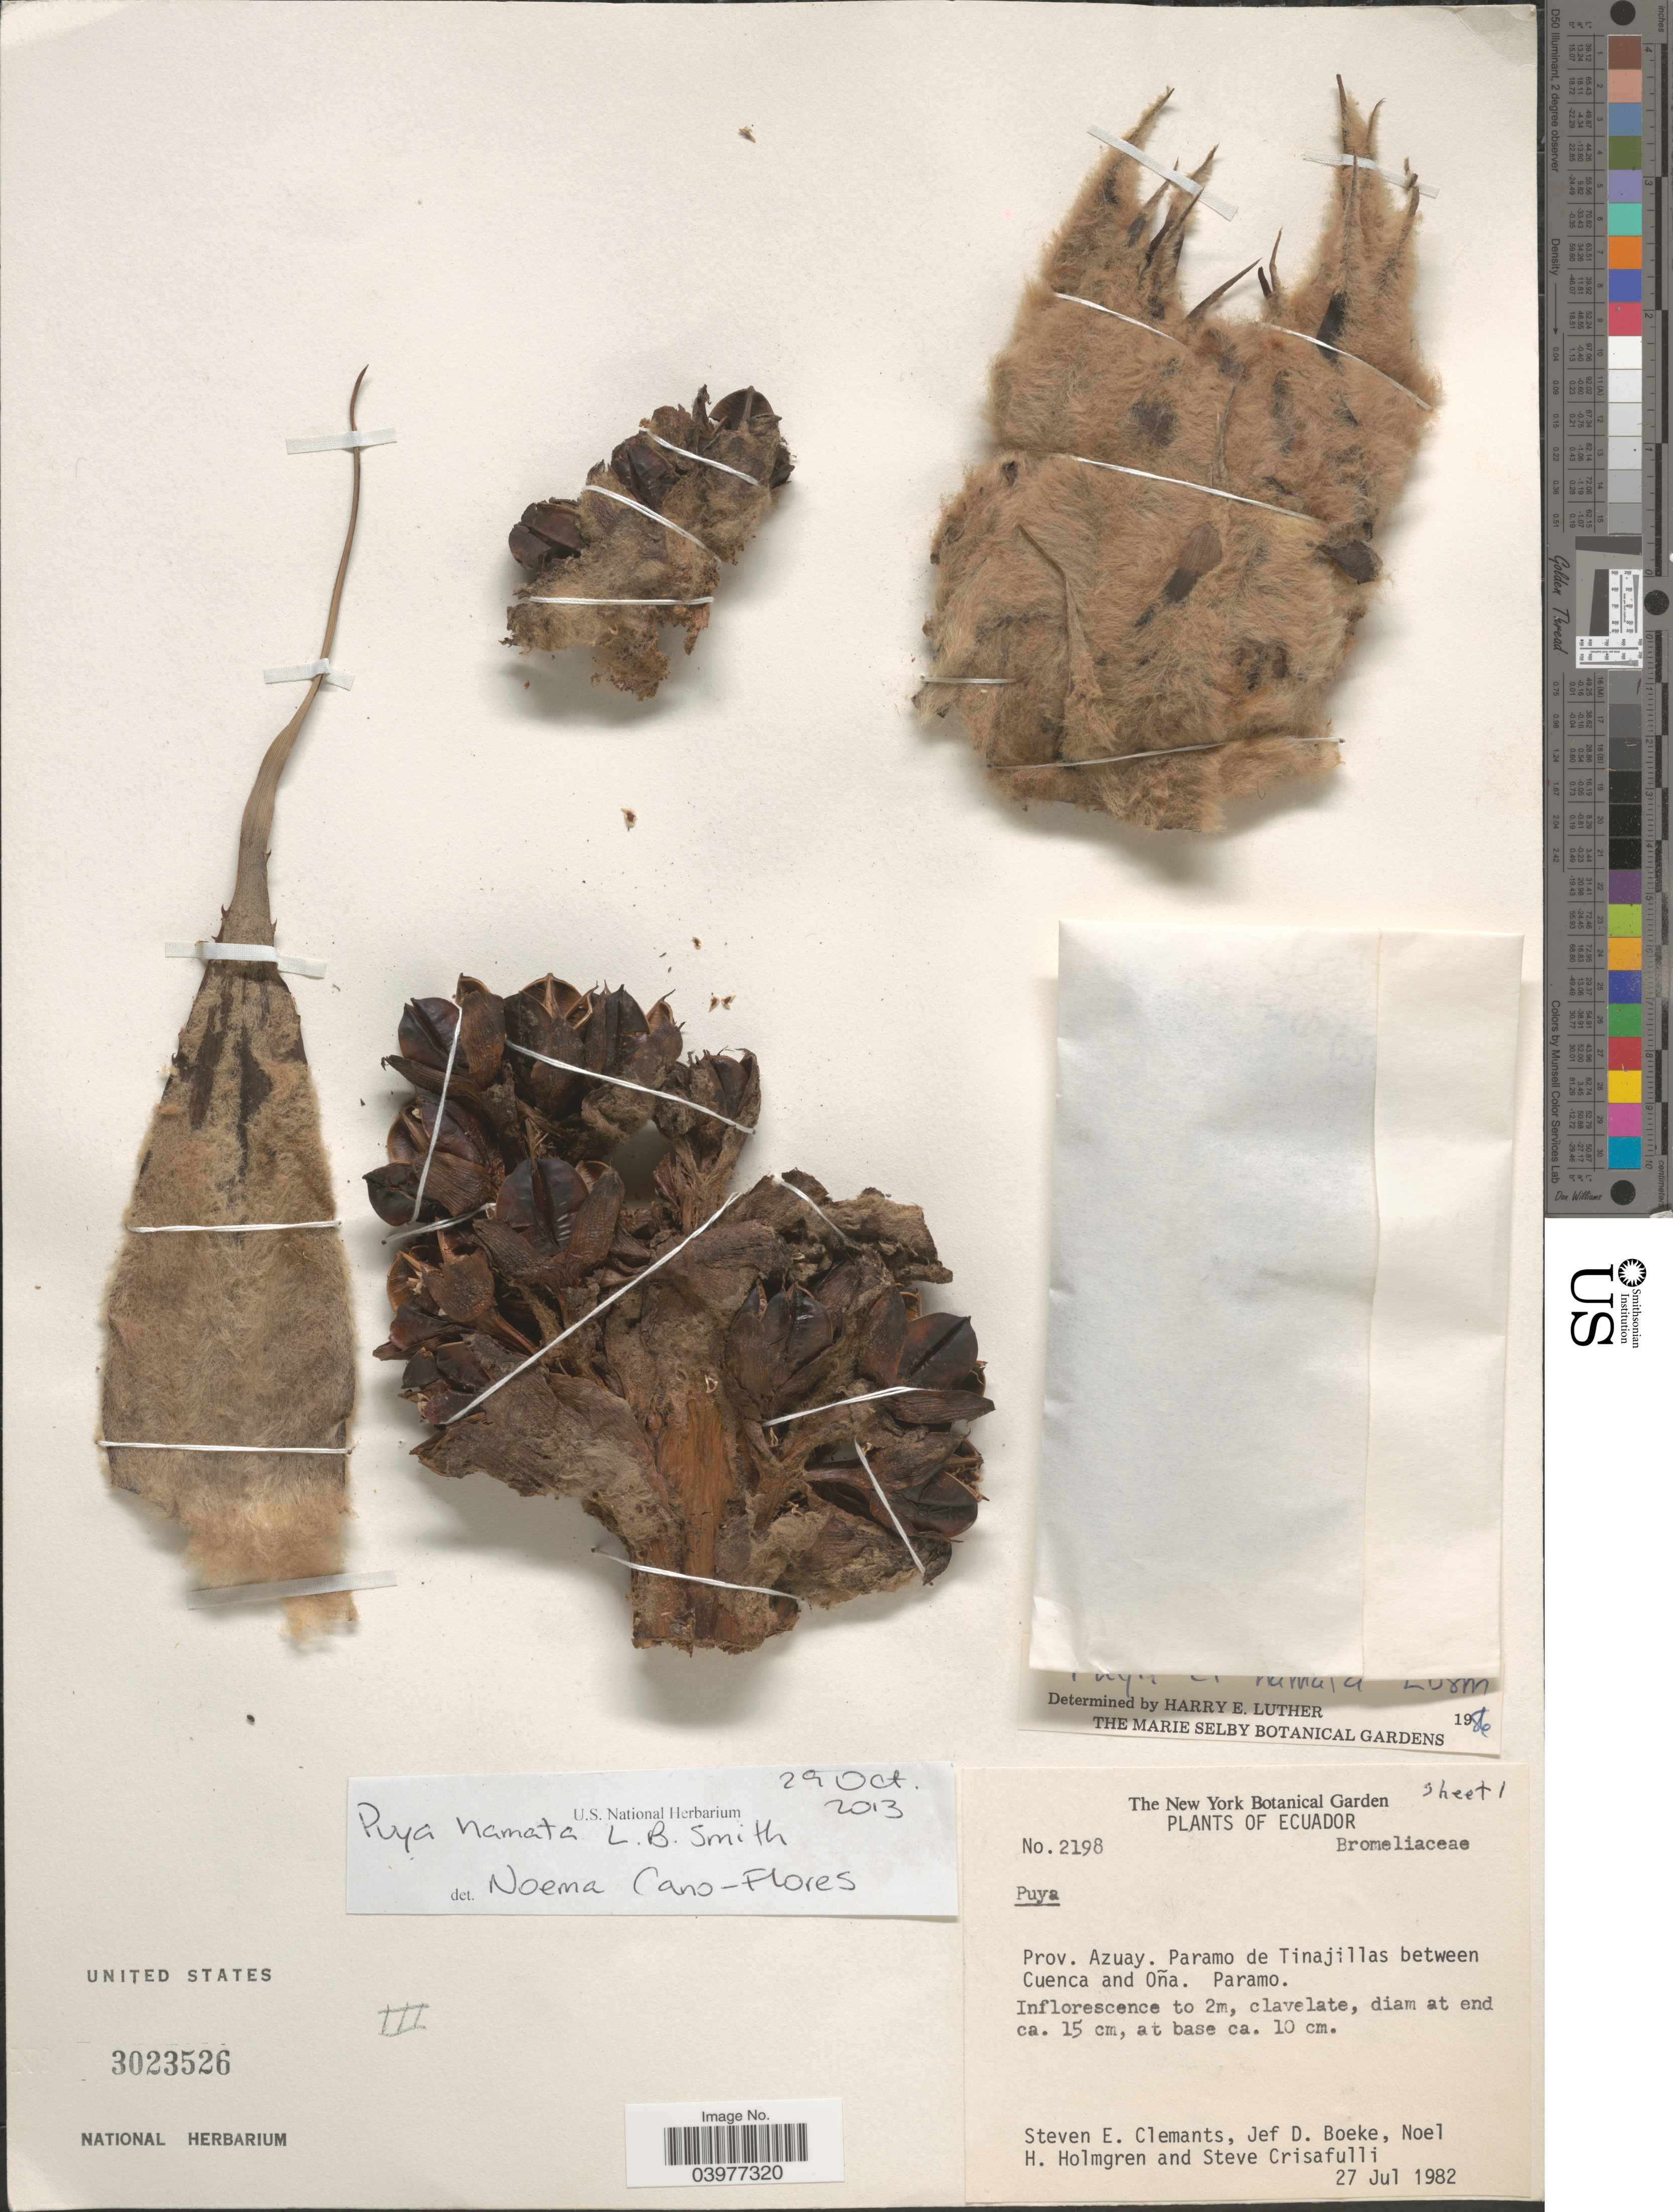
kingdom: Plantae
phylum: Tracheophyta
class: Liliopsida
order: Poales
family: Bromeliaceae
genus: Puya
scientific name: Puya hamata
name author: L.B. Sm.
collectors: S. Clemants, J. Boeke, N. H. Holmgren & S. Crisafulli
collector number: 2198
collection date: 1982-07-27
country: Ecuador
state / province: Azuay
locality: Paramo de Tinajillas between Cuenca and Oña. Paramo.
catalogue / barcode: US 3023526